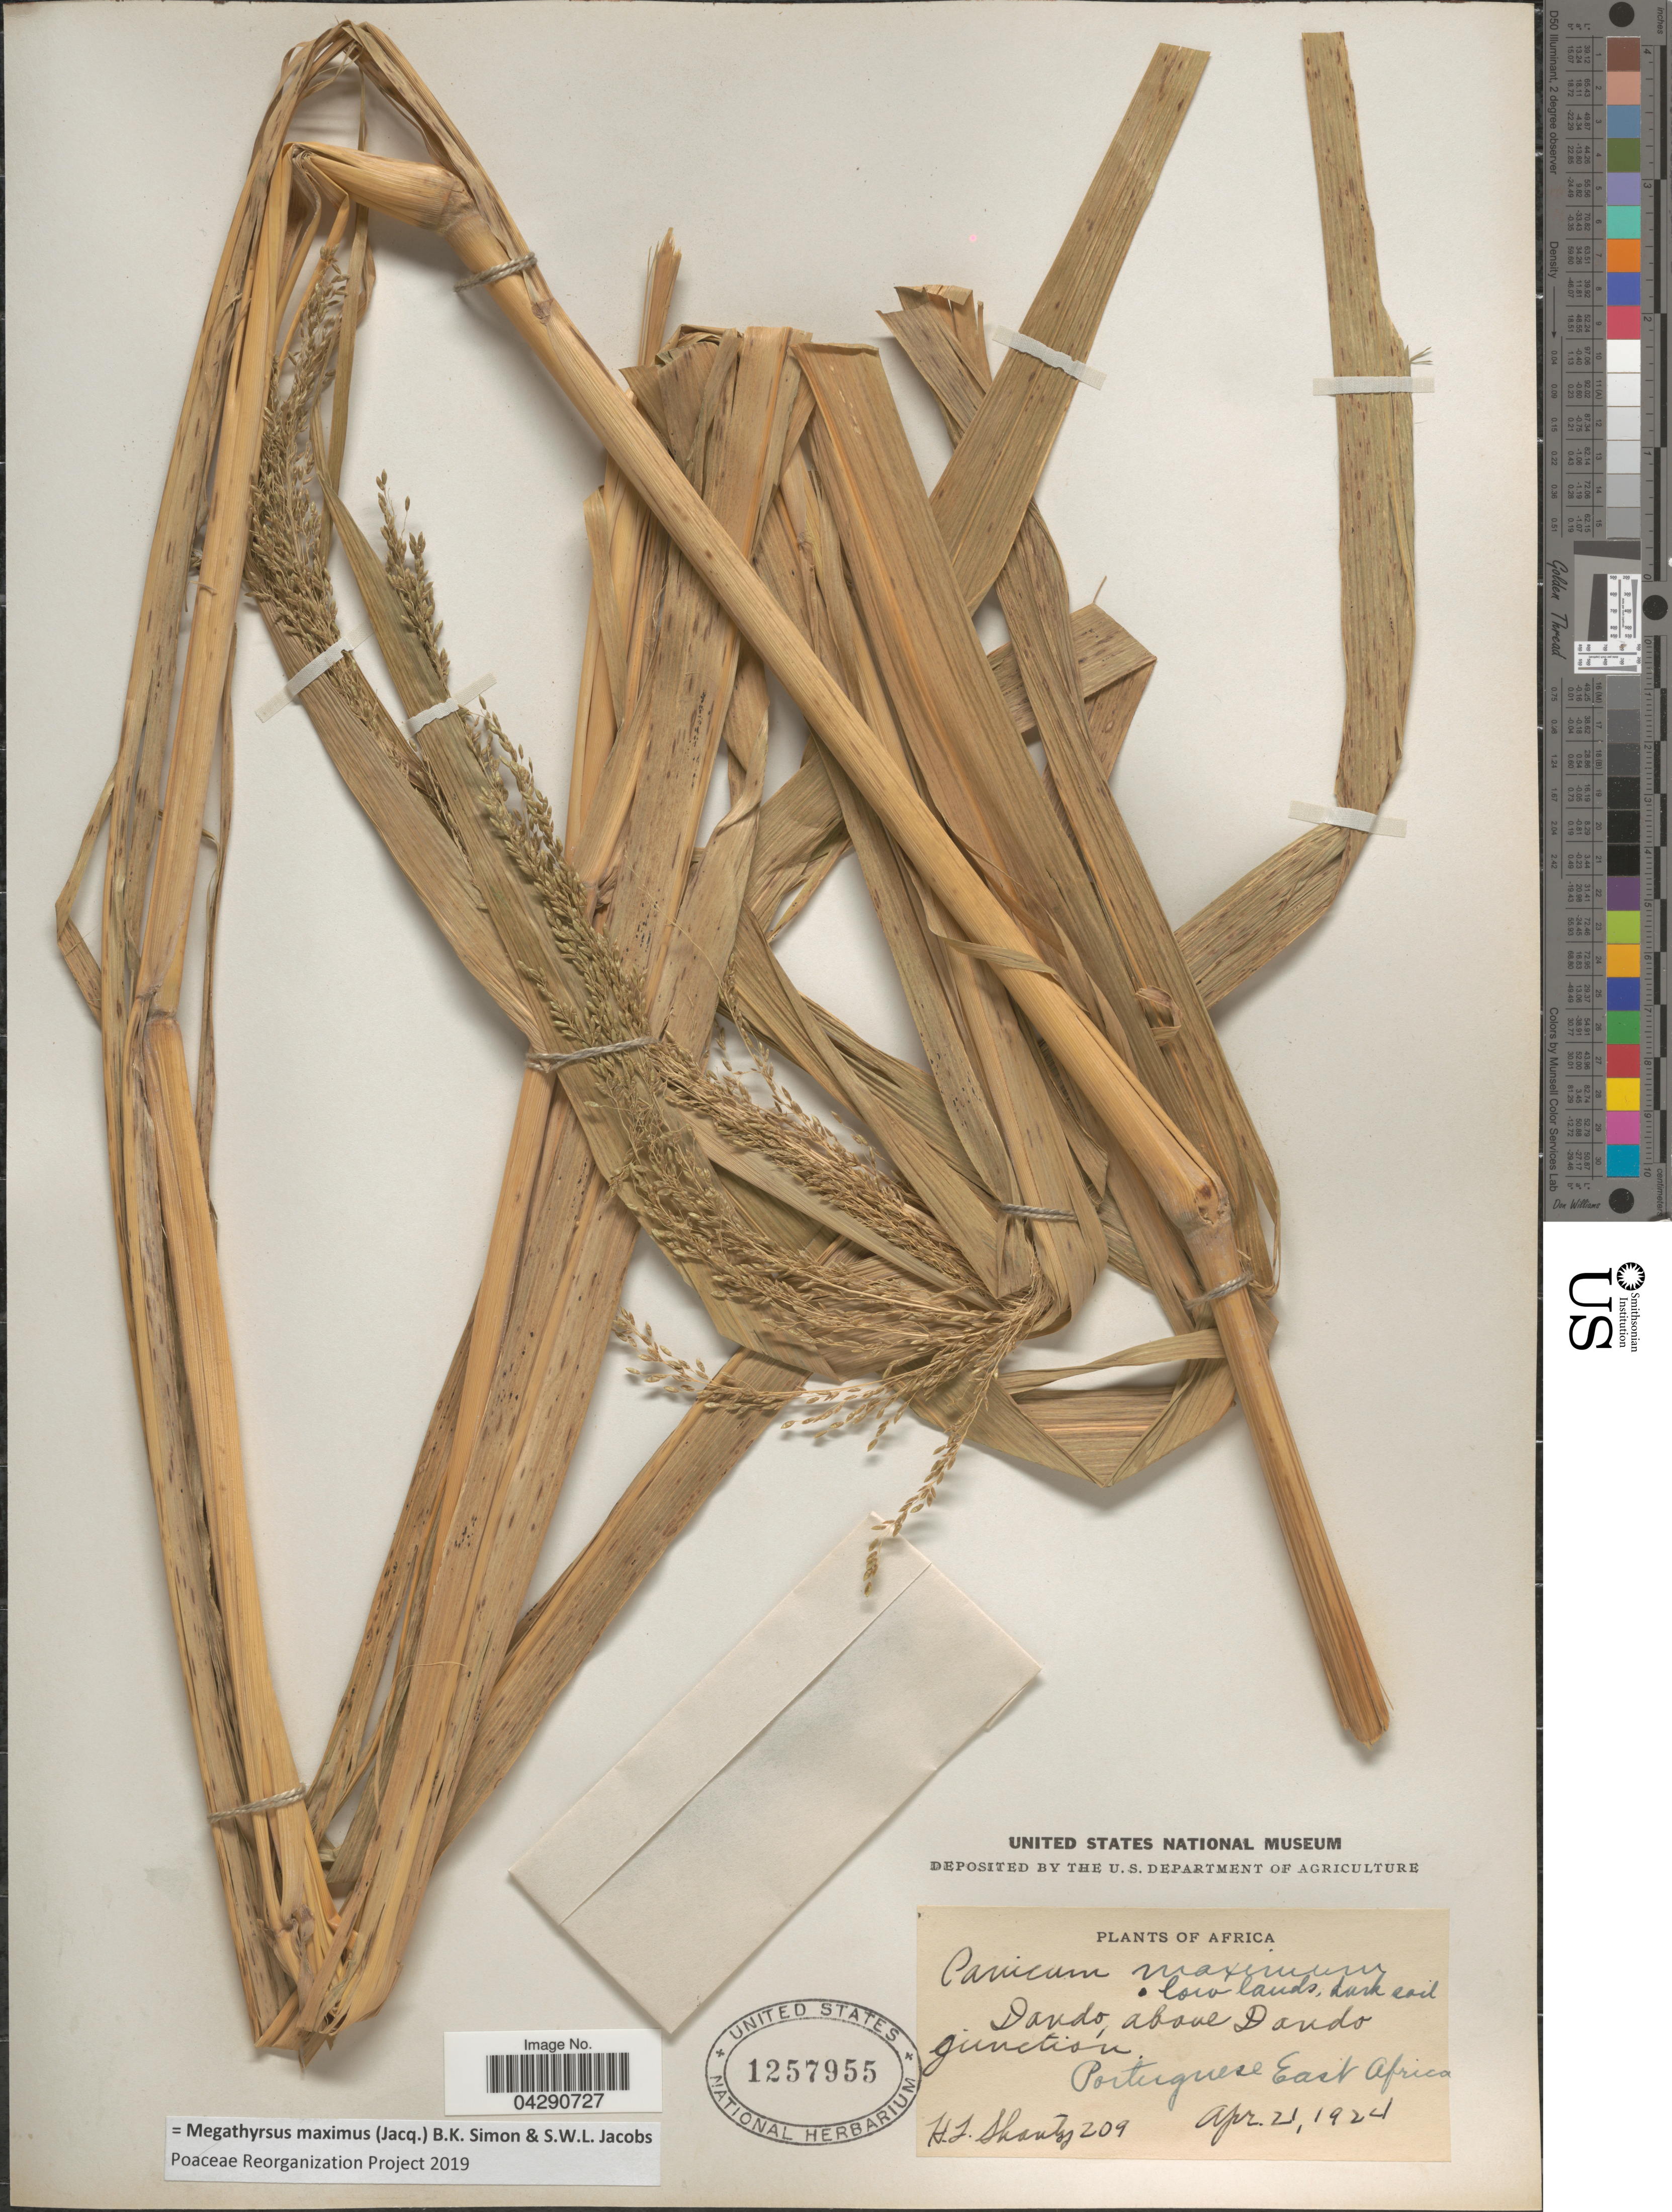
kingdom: Plantae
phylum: Tracheophyta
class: Liliopsida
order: Poales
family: Poaceae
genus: Megathyrsus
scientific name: Megathyrsus maximus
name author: (Jacq.) B.K. Simon & S.W.L. Jacobs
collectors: H. Shantz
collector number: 209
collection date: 1924-04-21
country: Mozambique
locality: Dondo, above Dondo junction. Portuguese East Africa.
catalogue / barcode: US 1257955